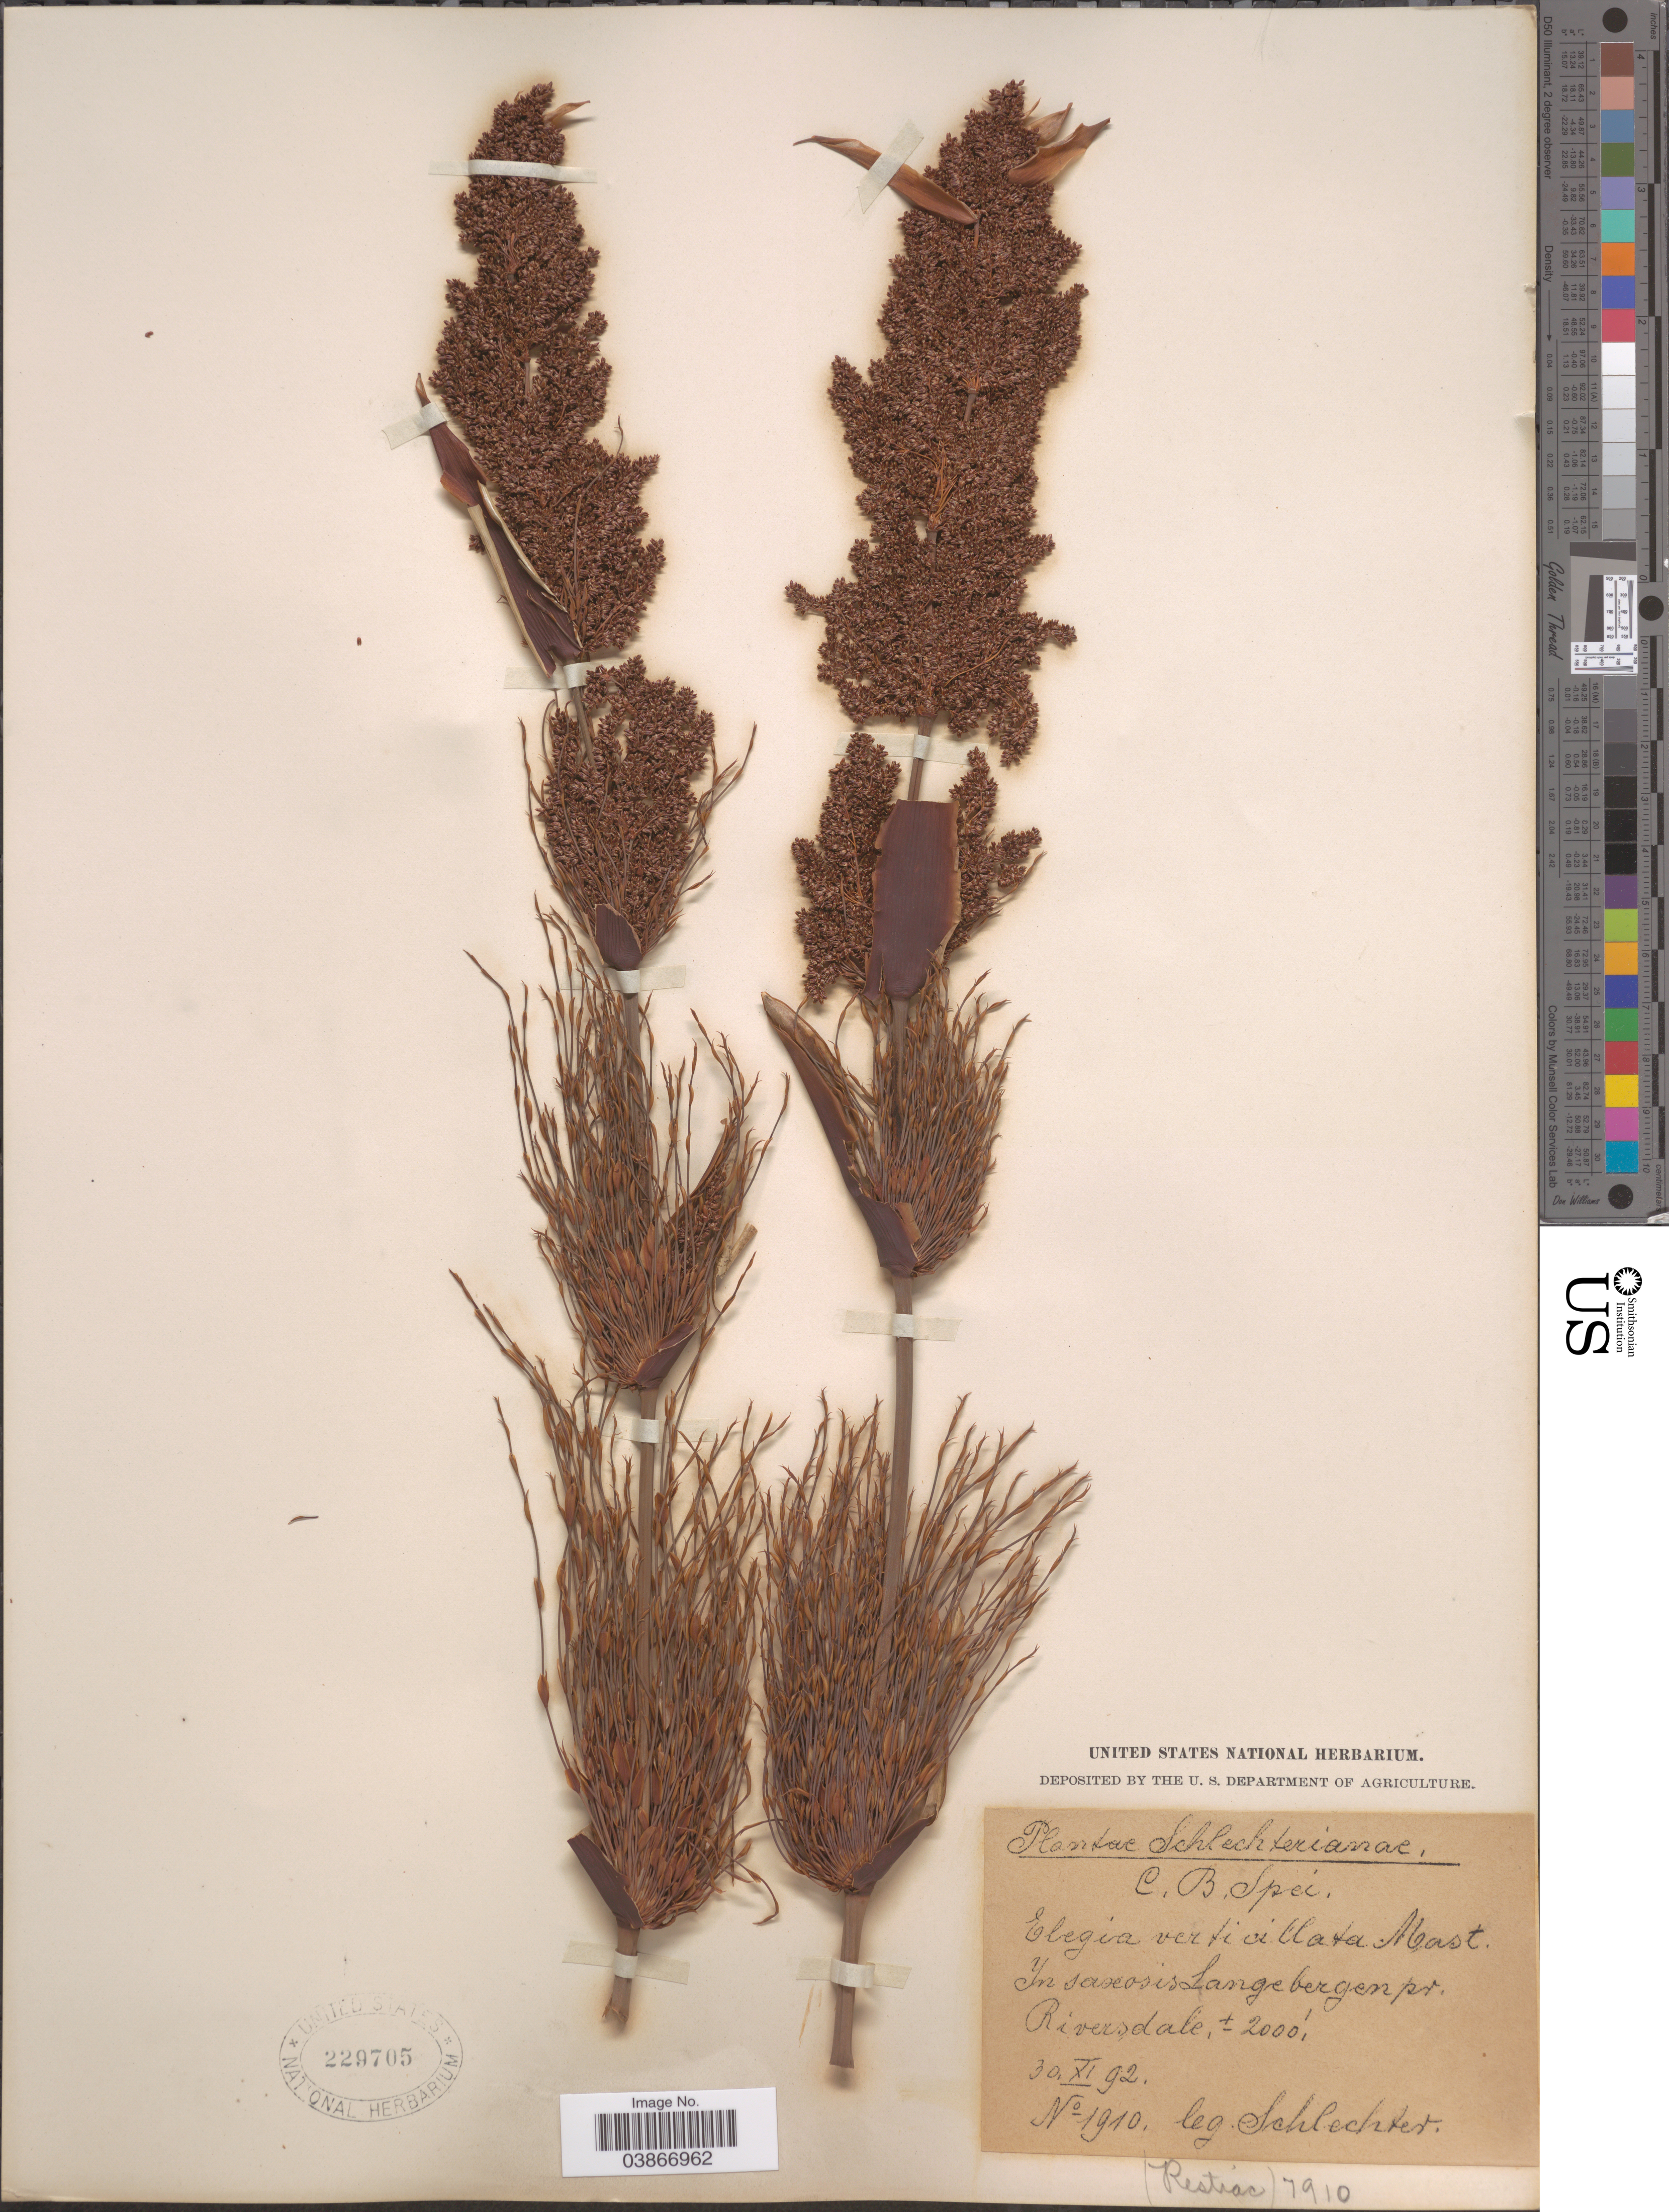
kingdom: Plantae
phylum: Tracheophyta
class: Liliopsida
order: Poales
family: Restionaceae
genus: Elegia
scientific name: Elegia verticillaris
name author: (L. f.) Kunth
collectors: Schlechter, --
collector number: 1910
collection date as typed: Transcribed d/m/y: 30/11/92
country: South Africa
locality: C. B. Spei. In saxosis Langebergen pr. Riversdale.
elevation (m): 610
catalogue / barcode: US 229705